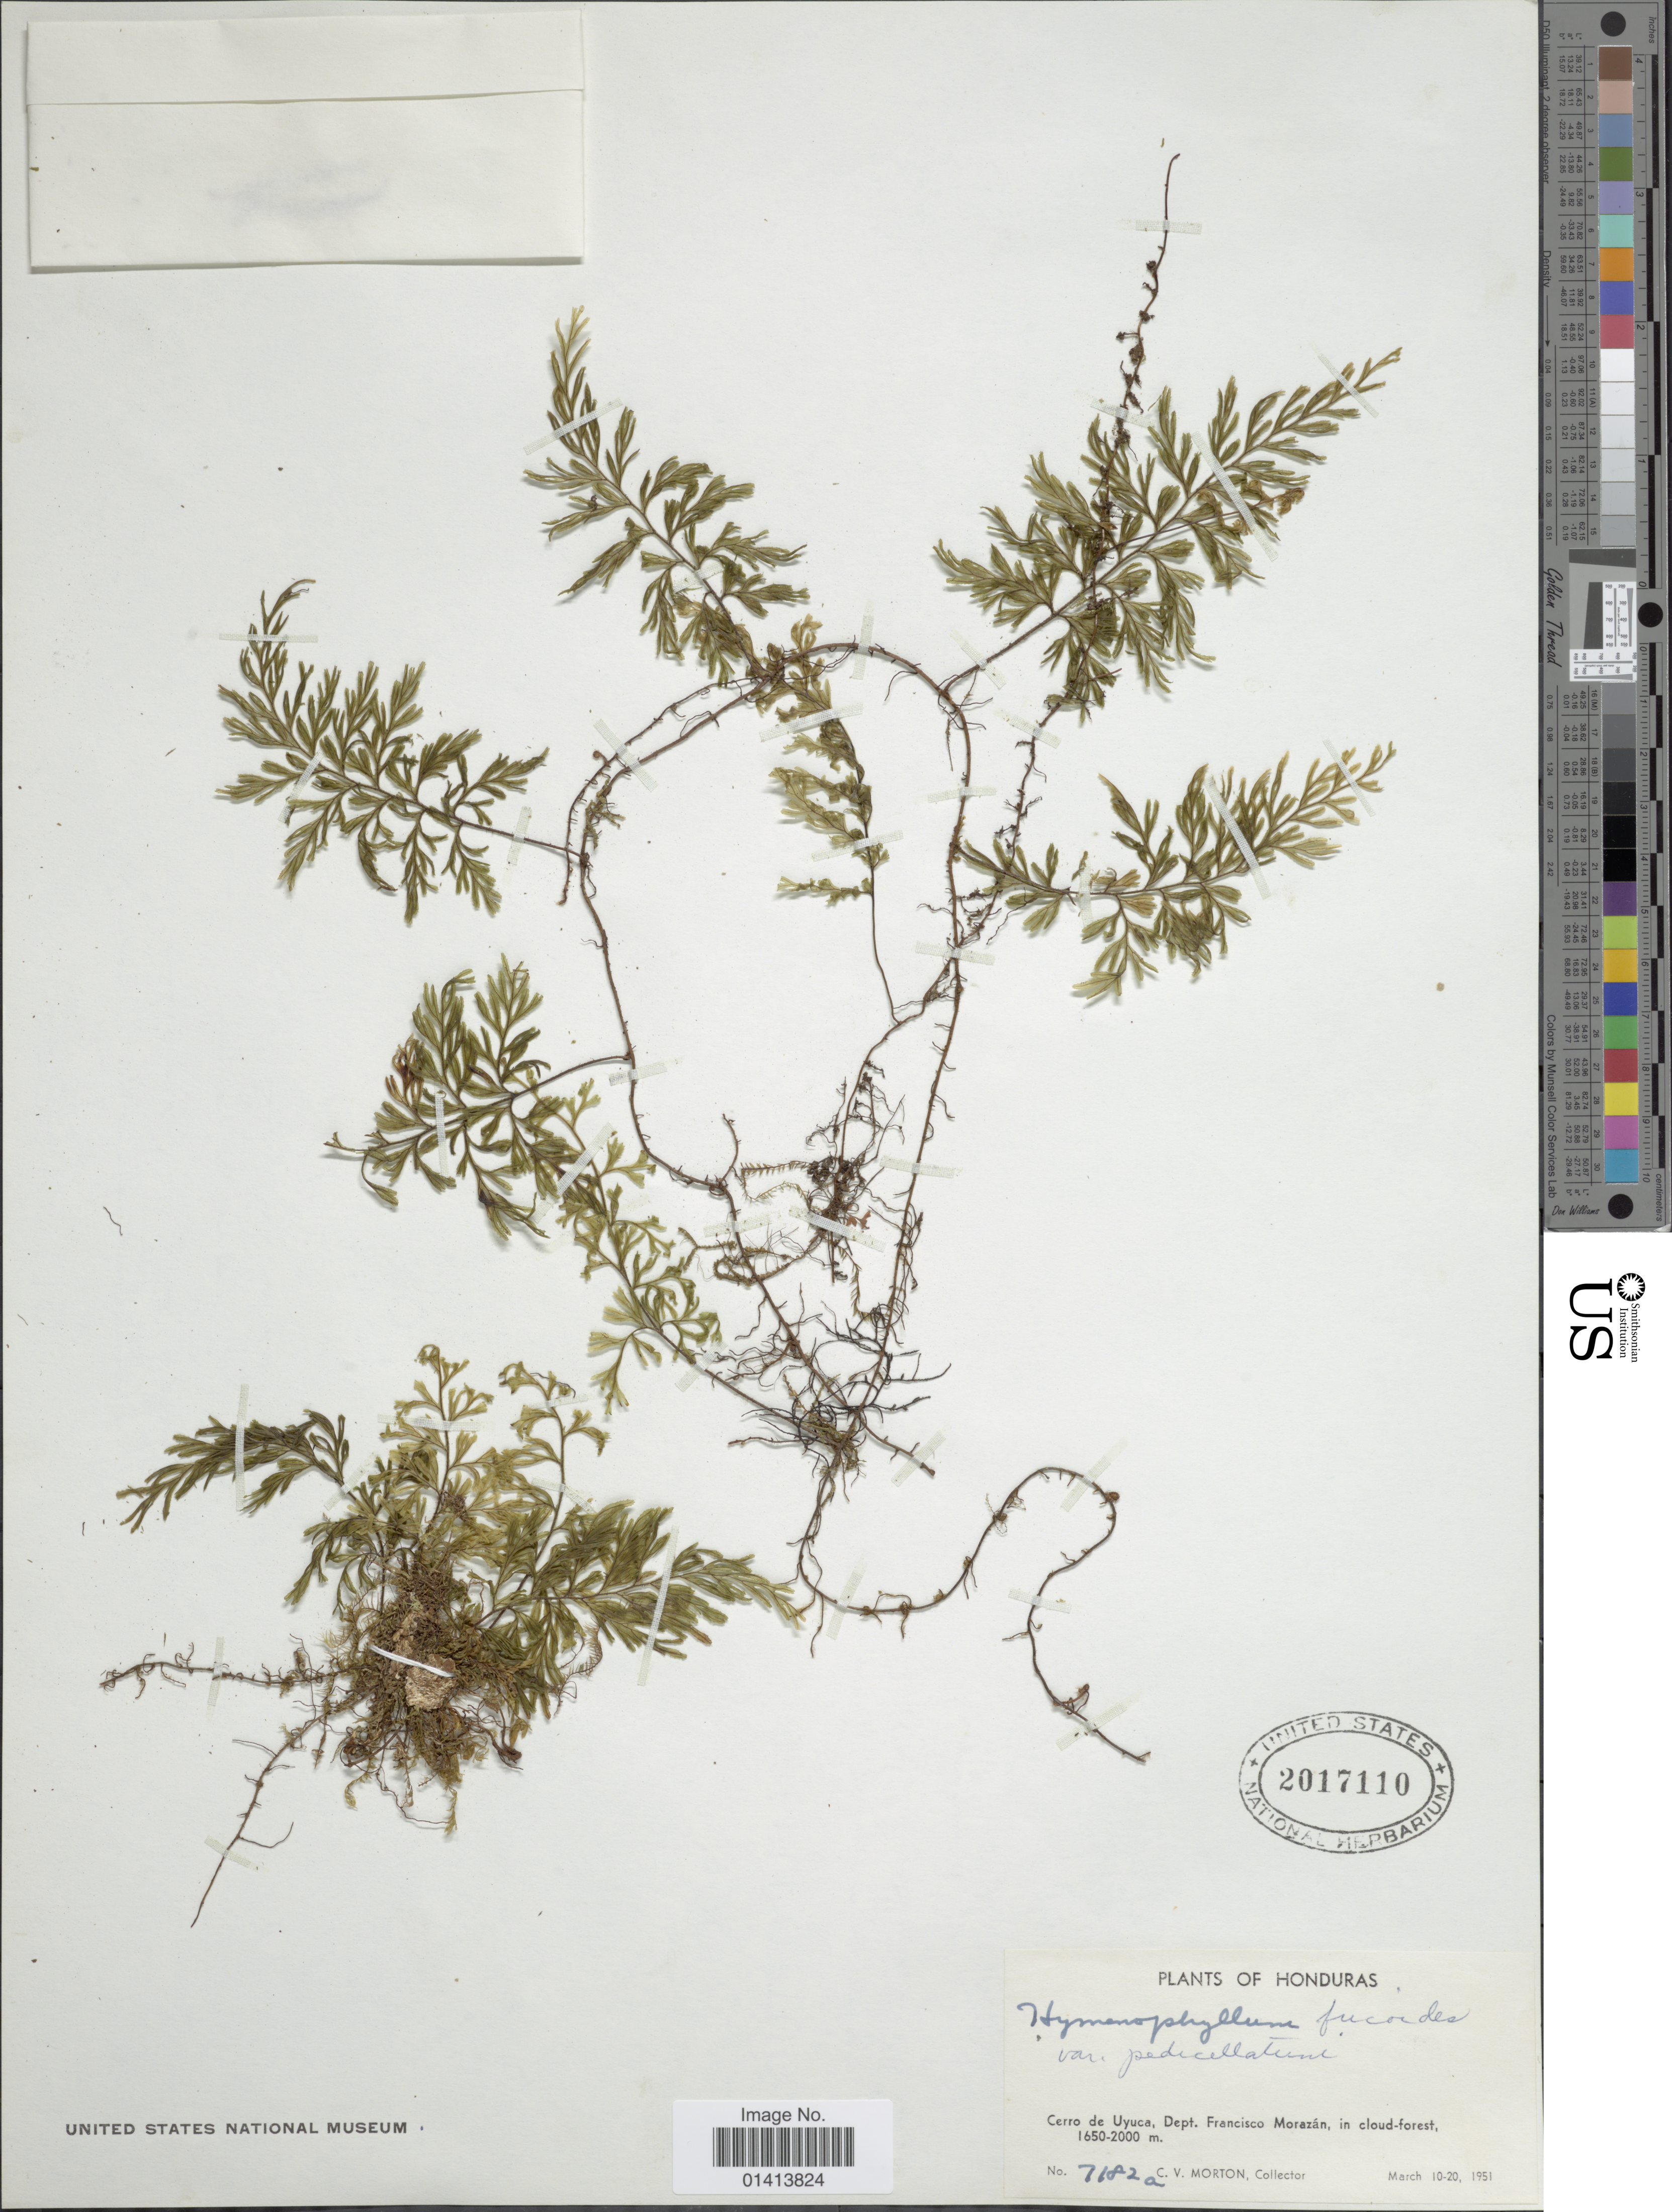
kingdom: Plantae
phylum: Tracheophyta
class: Polypodiopsida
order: Hymenophyllales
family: Hymenophyllaceae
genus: Hymenophyllum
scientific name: Hymenophyllum fucoides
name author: (Sw.) Sw.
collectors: C. V. Morton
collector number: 7182a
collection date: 1951-03-10/1951-03-20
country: Honduras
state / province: Fco. Morazán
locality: Cerro de Uyuca, Dept Francisco Morazán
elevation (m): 1650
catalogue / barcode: US 2017110